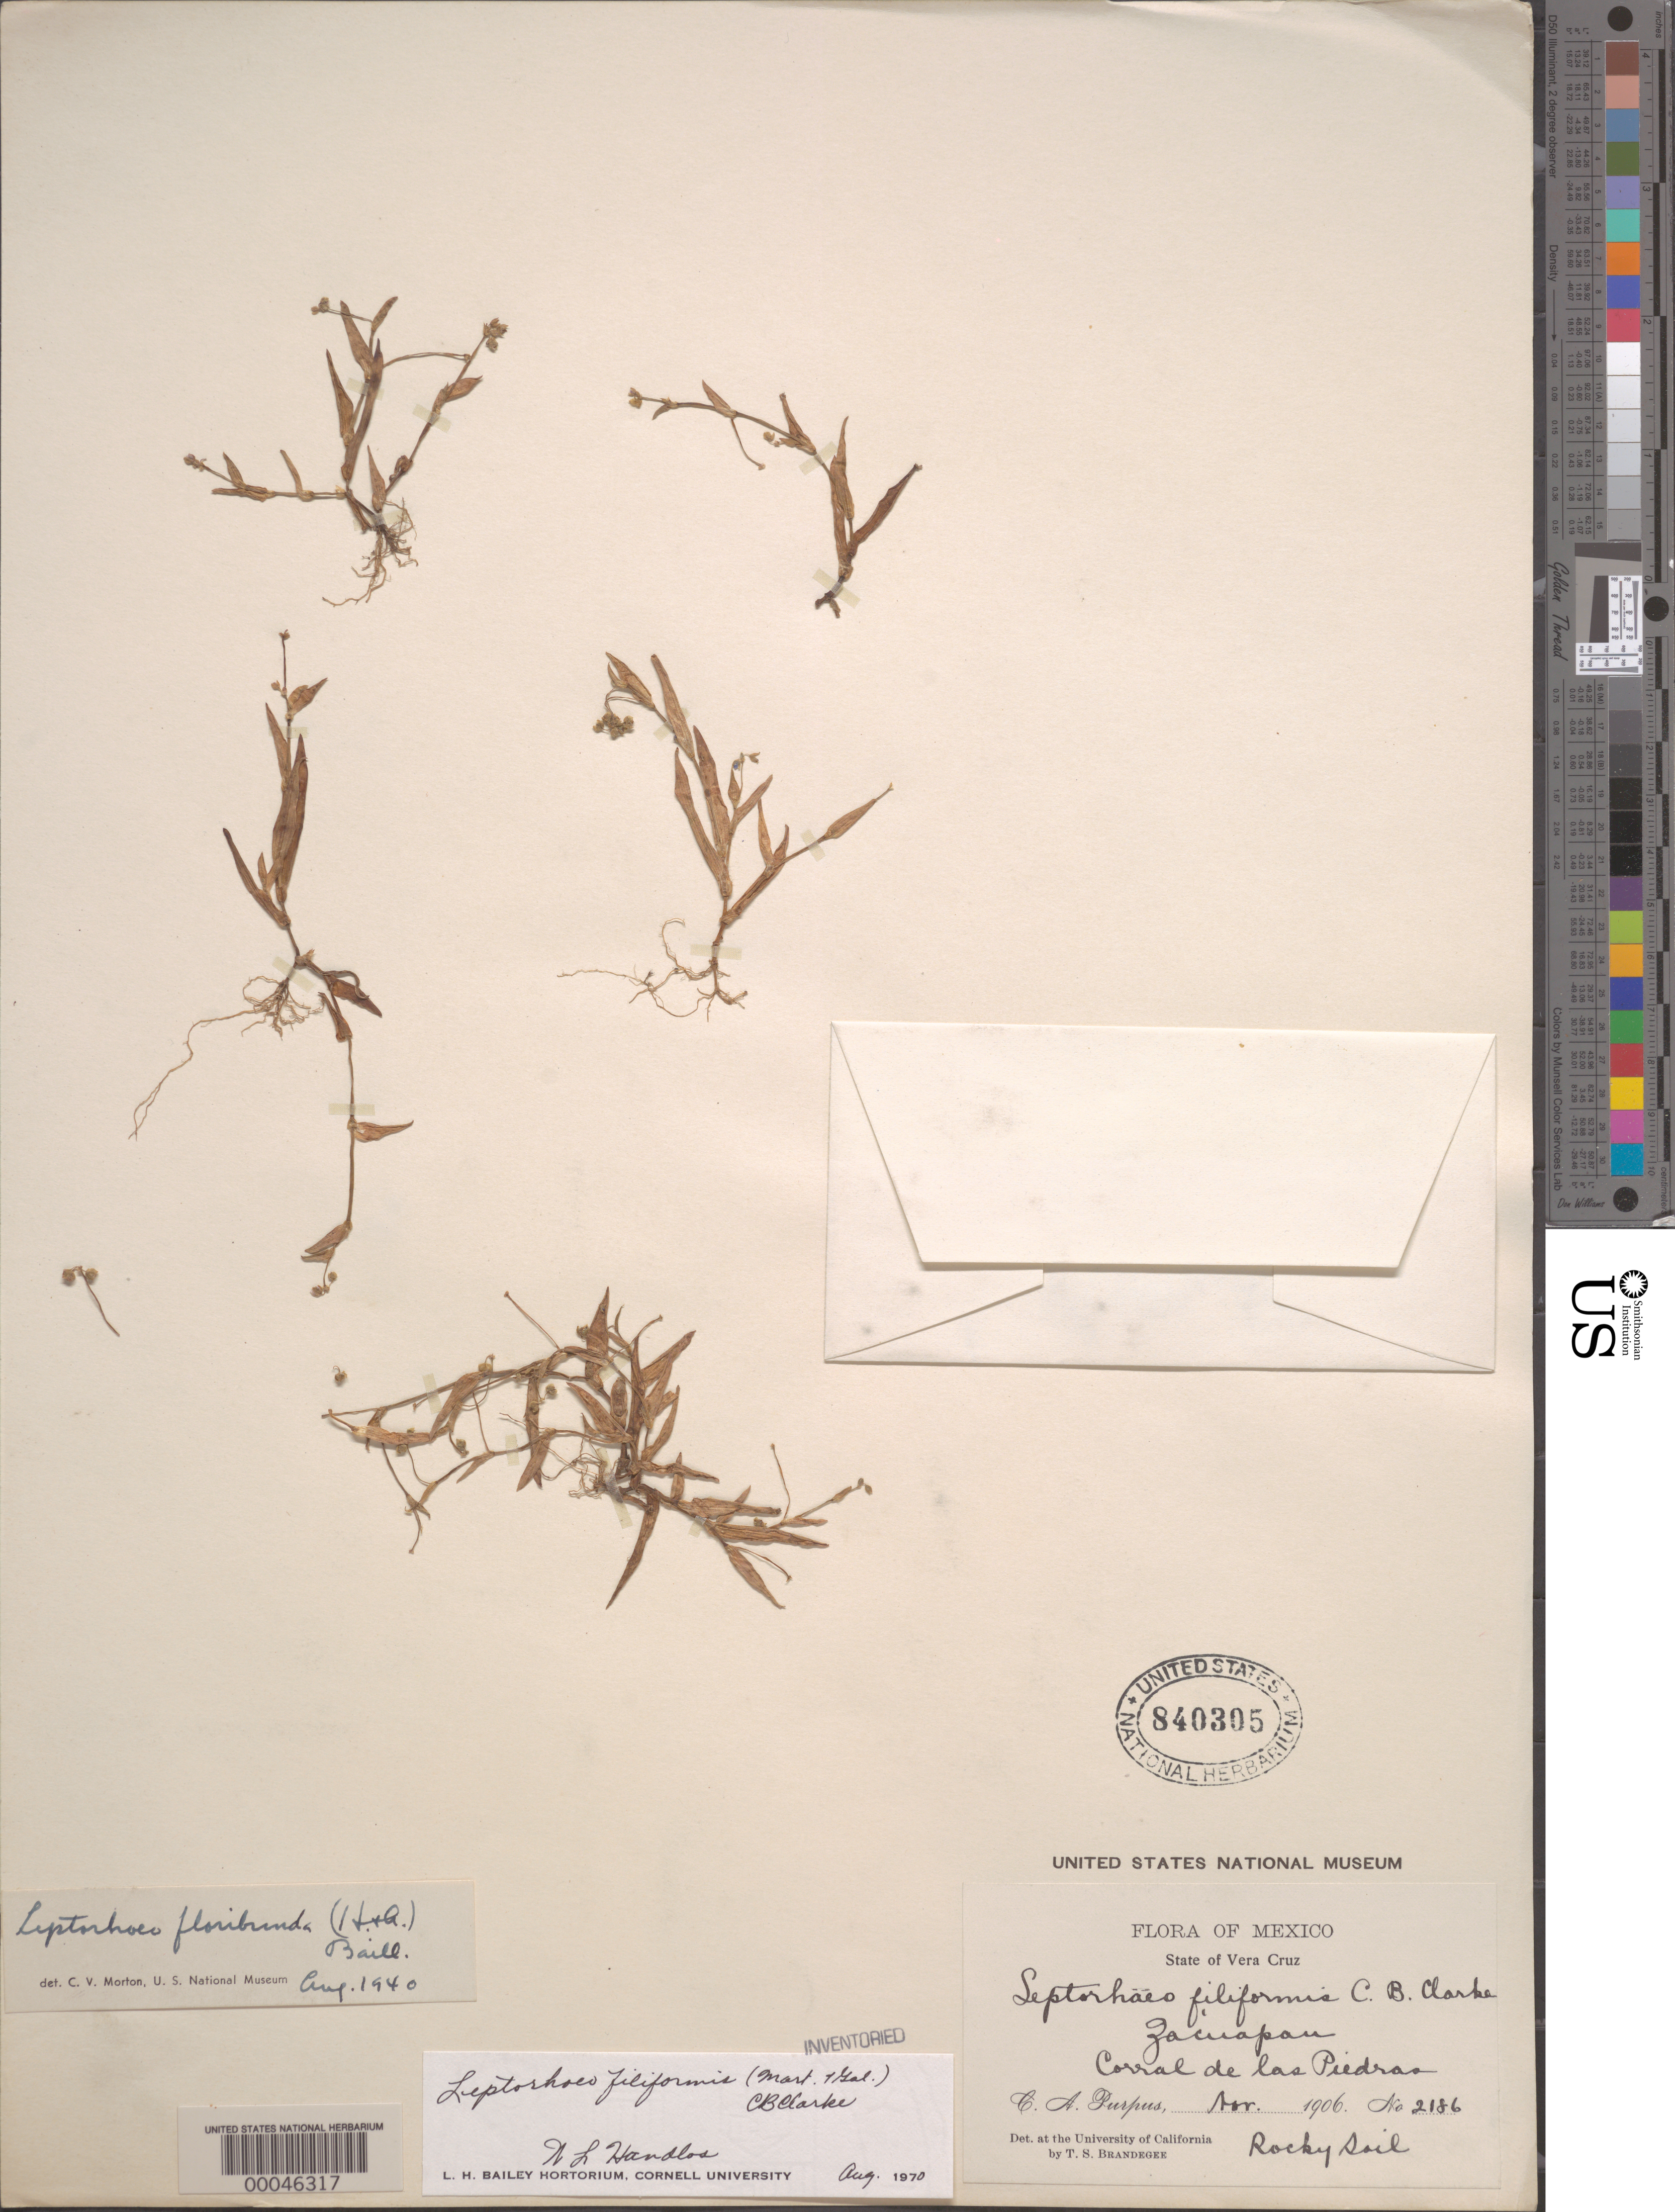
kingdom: Plantae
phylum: Tracheophyta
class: Liliopsida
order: Commelinales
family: Commelinaceae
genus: Callisia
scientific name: Callisia filiformis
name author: (M. Martens & Galeotti) D.R. Hunt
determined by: Handlos, W. L.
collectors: C. A. Purpus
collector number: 2186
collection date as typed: Apr 1906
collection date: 1906-04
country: Mexico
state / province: Veracruz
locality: Zacuapan, corral de las piedras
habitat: Rocky soil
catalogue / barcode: US 840305